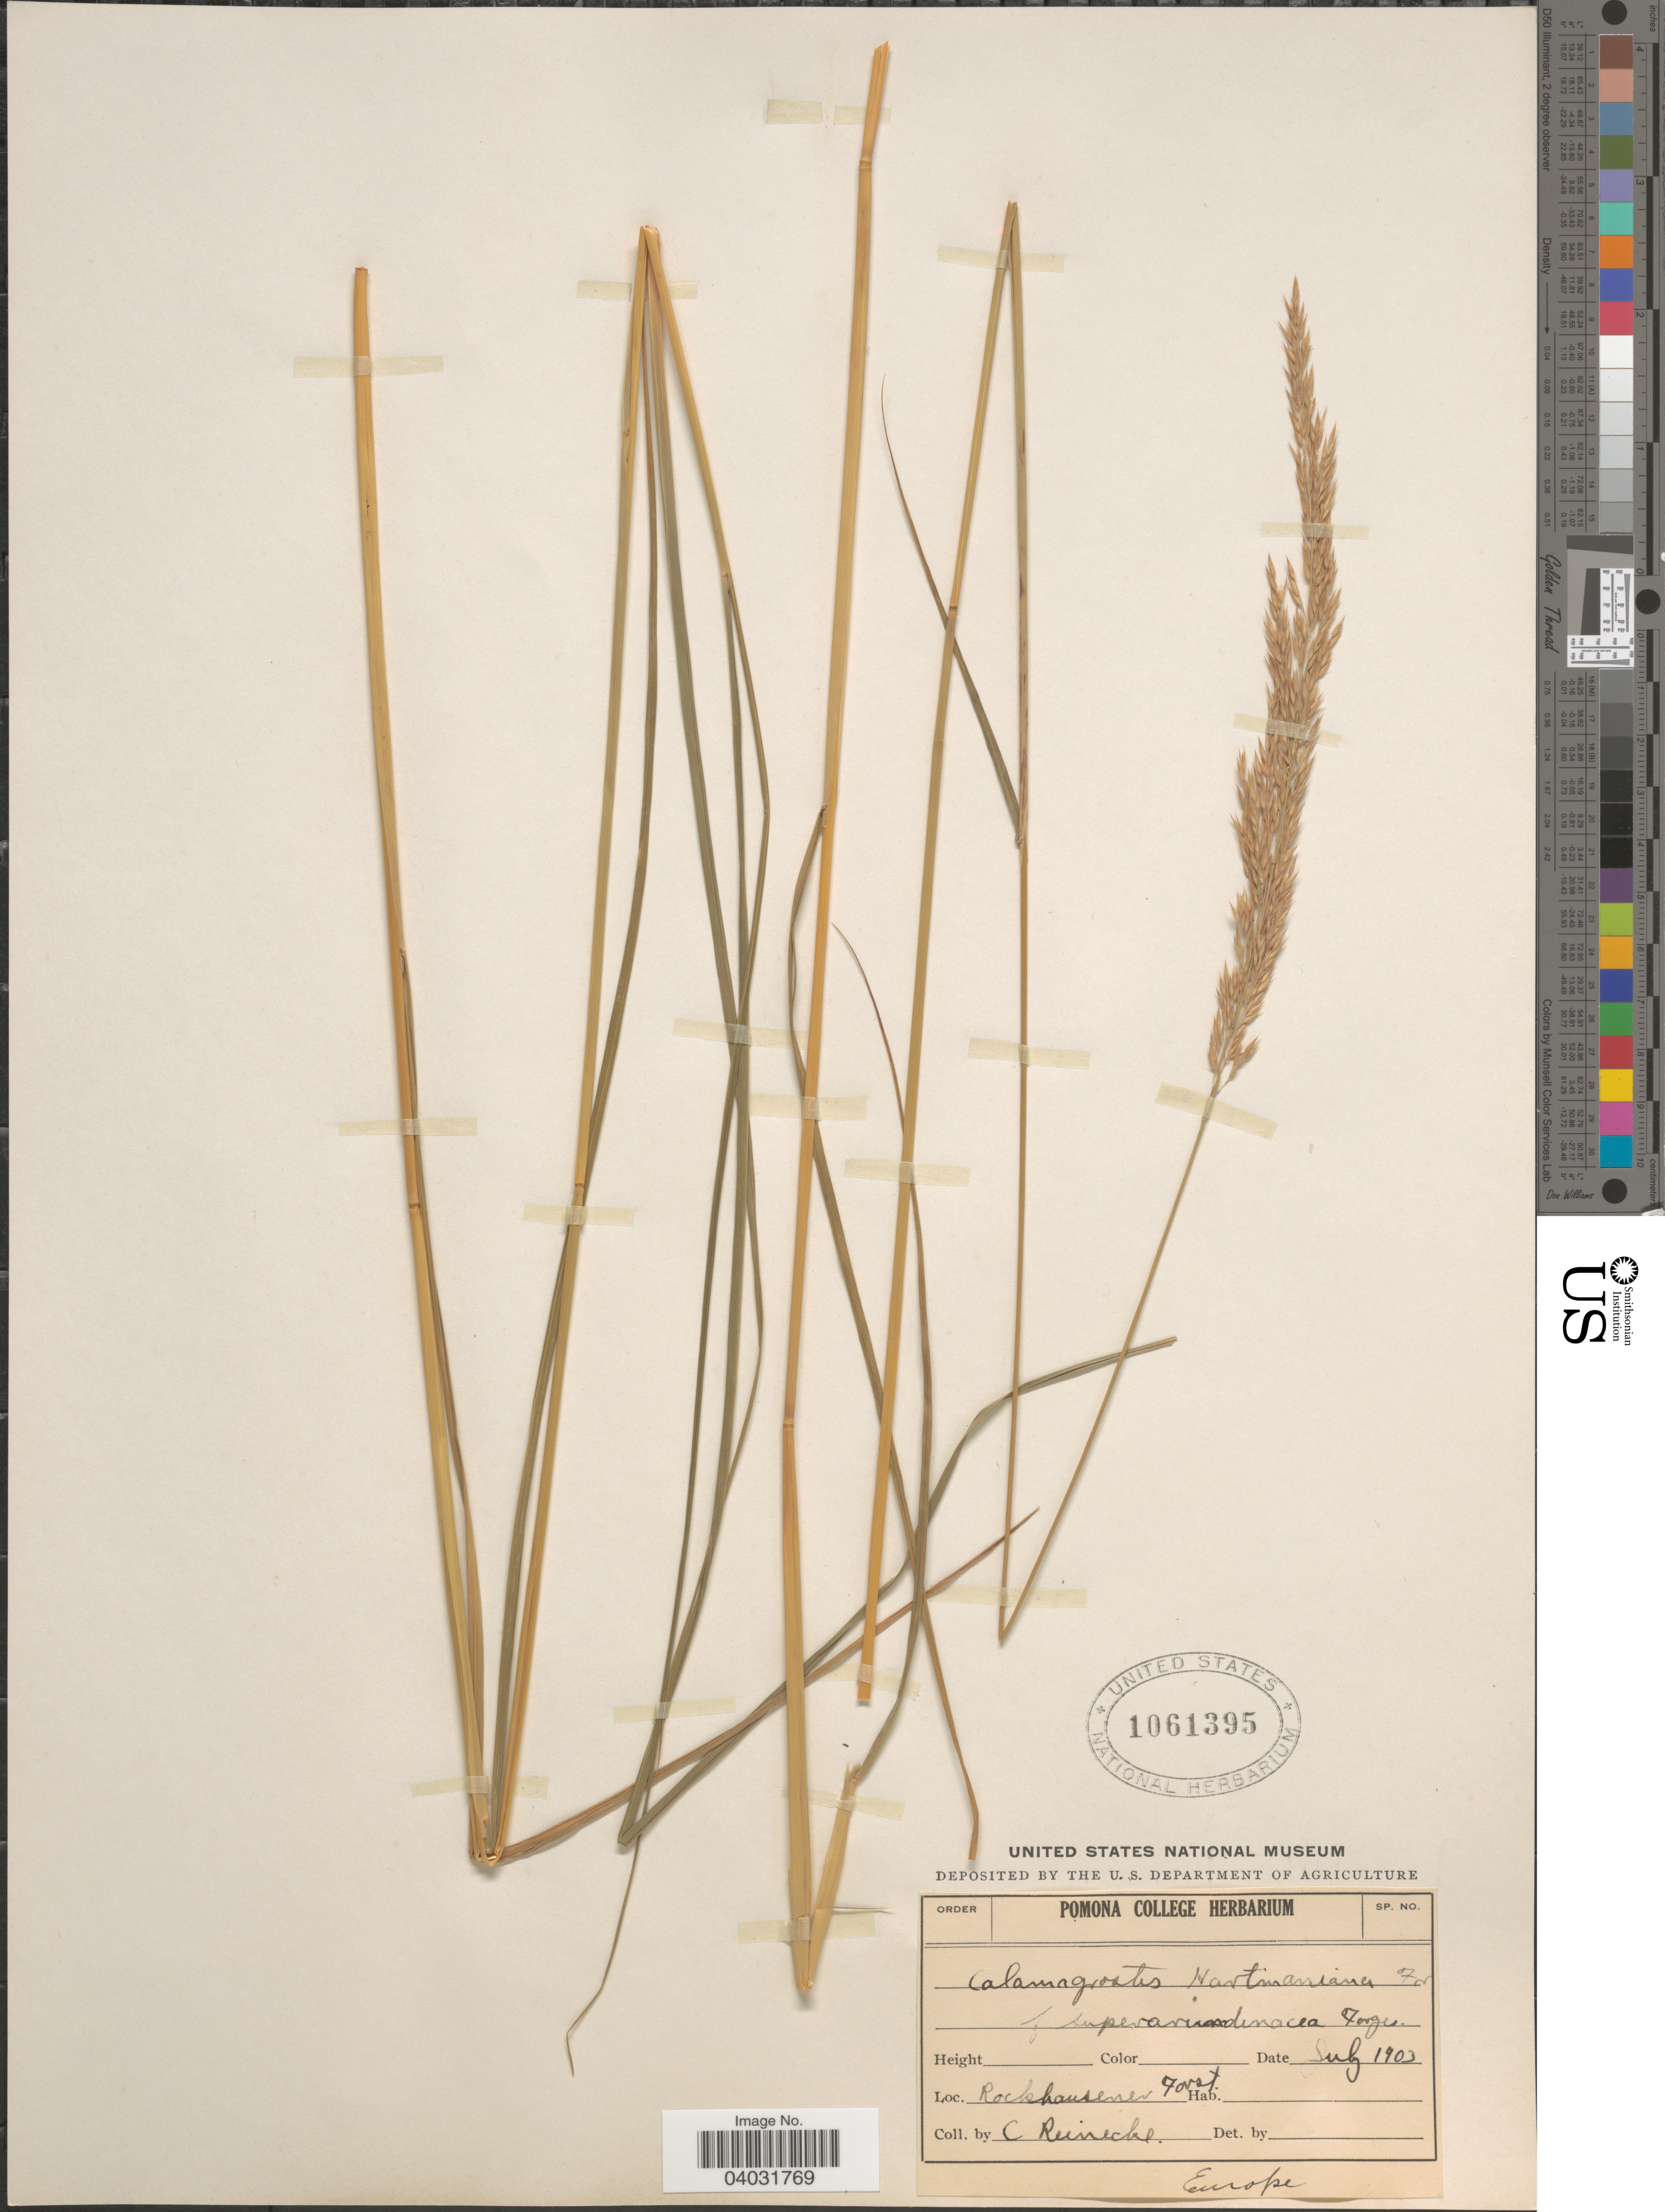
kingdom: Plantae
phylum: Tracheophyta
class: Liliopsida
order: Poales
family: Poaceae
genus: Calamagrostis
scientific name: Calamagrostis x hartmanniana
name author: Fries.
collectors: Christopher H. Reinecke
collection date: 1903-07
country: Germany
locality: Rockhausener Forst. Europe.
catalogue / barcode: US 1061395